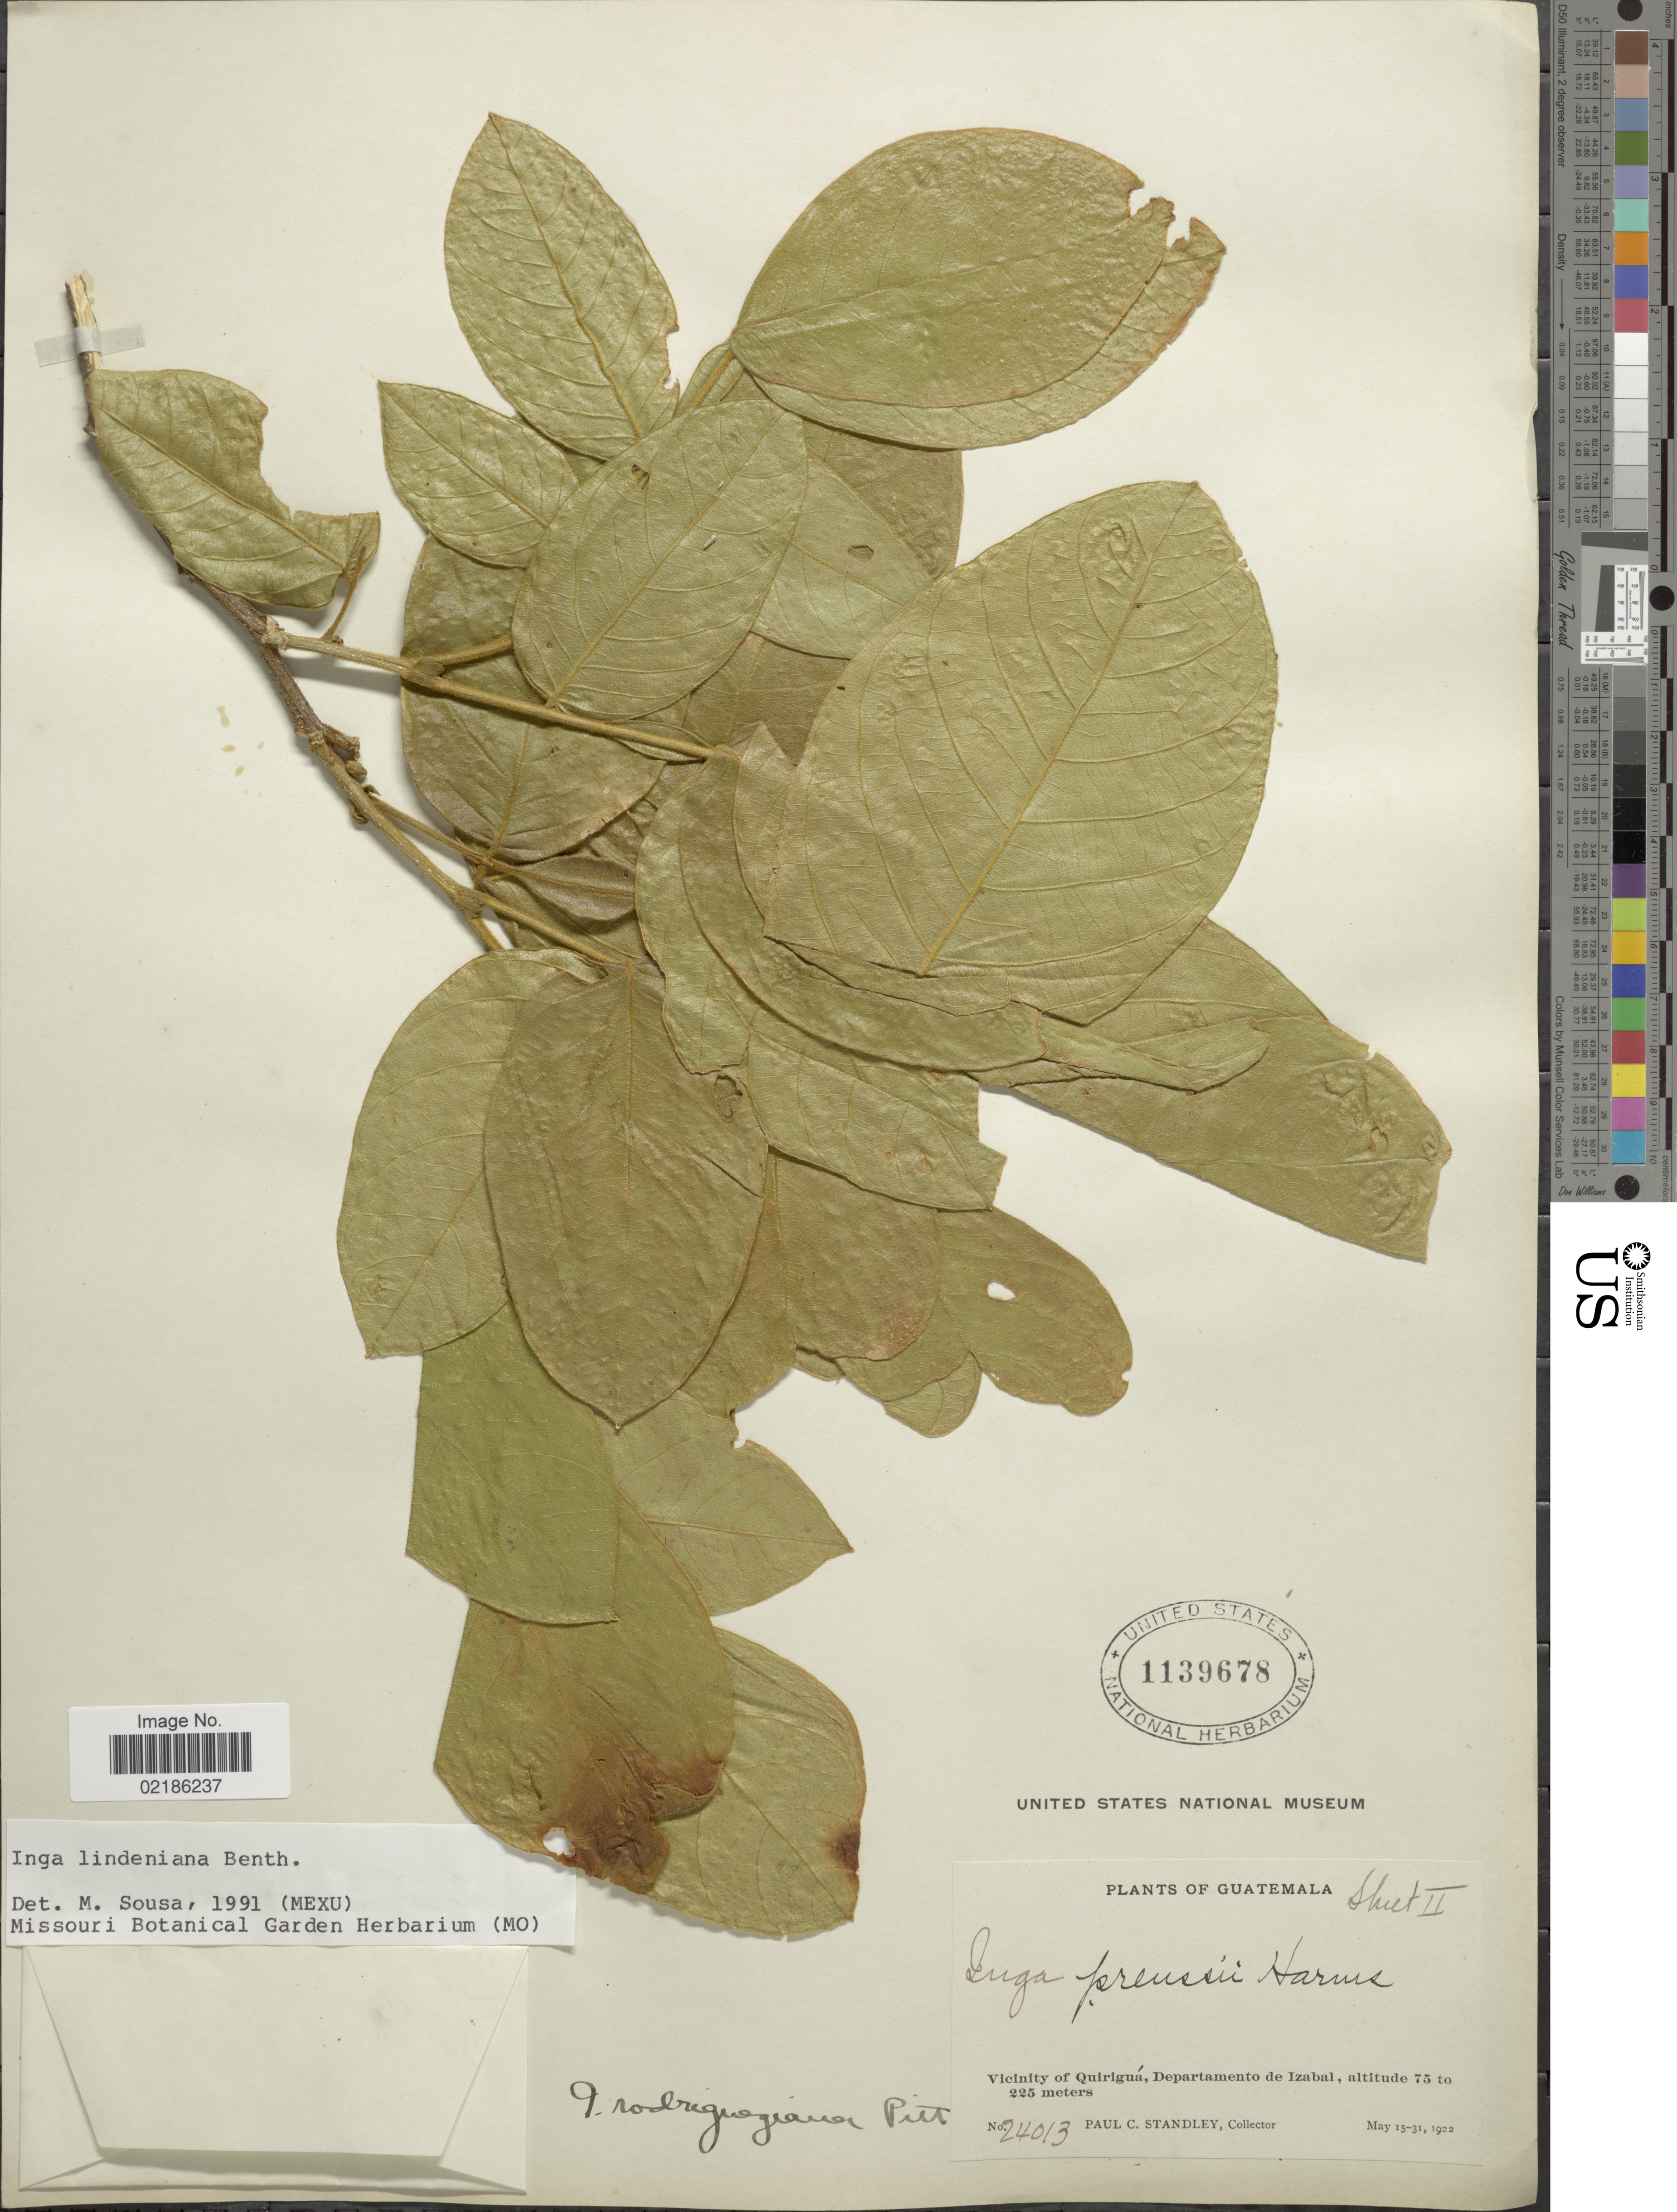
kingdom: Plantae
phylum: Tracheophyta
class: Magnoliopsida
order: Fabales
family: Fabaceae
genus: Inga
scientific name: Inga lindeniana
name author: Benth.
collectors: P. C. Standley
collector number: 24013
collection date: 1922-05-15/1922-05-31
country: Guatemala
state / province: Izabal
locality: Vicinity of Quirigua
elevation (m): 75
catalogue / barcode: US 1139678